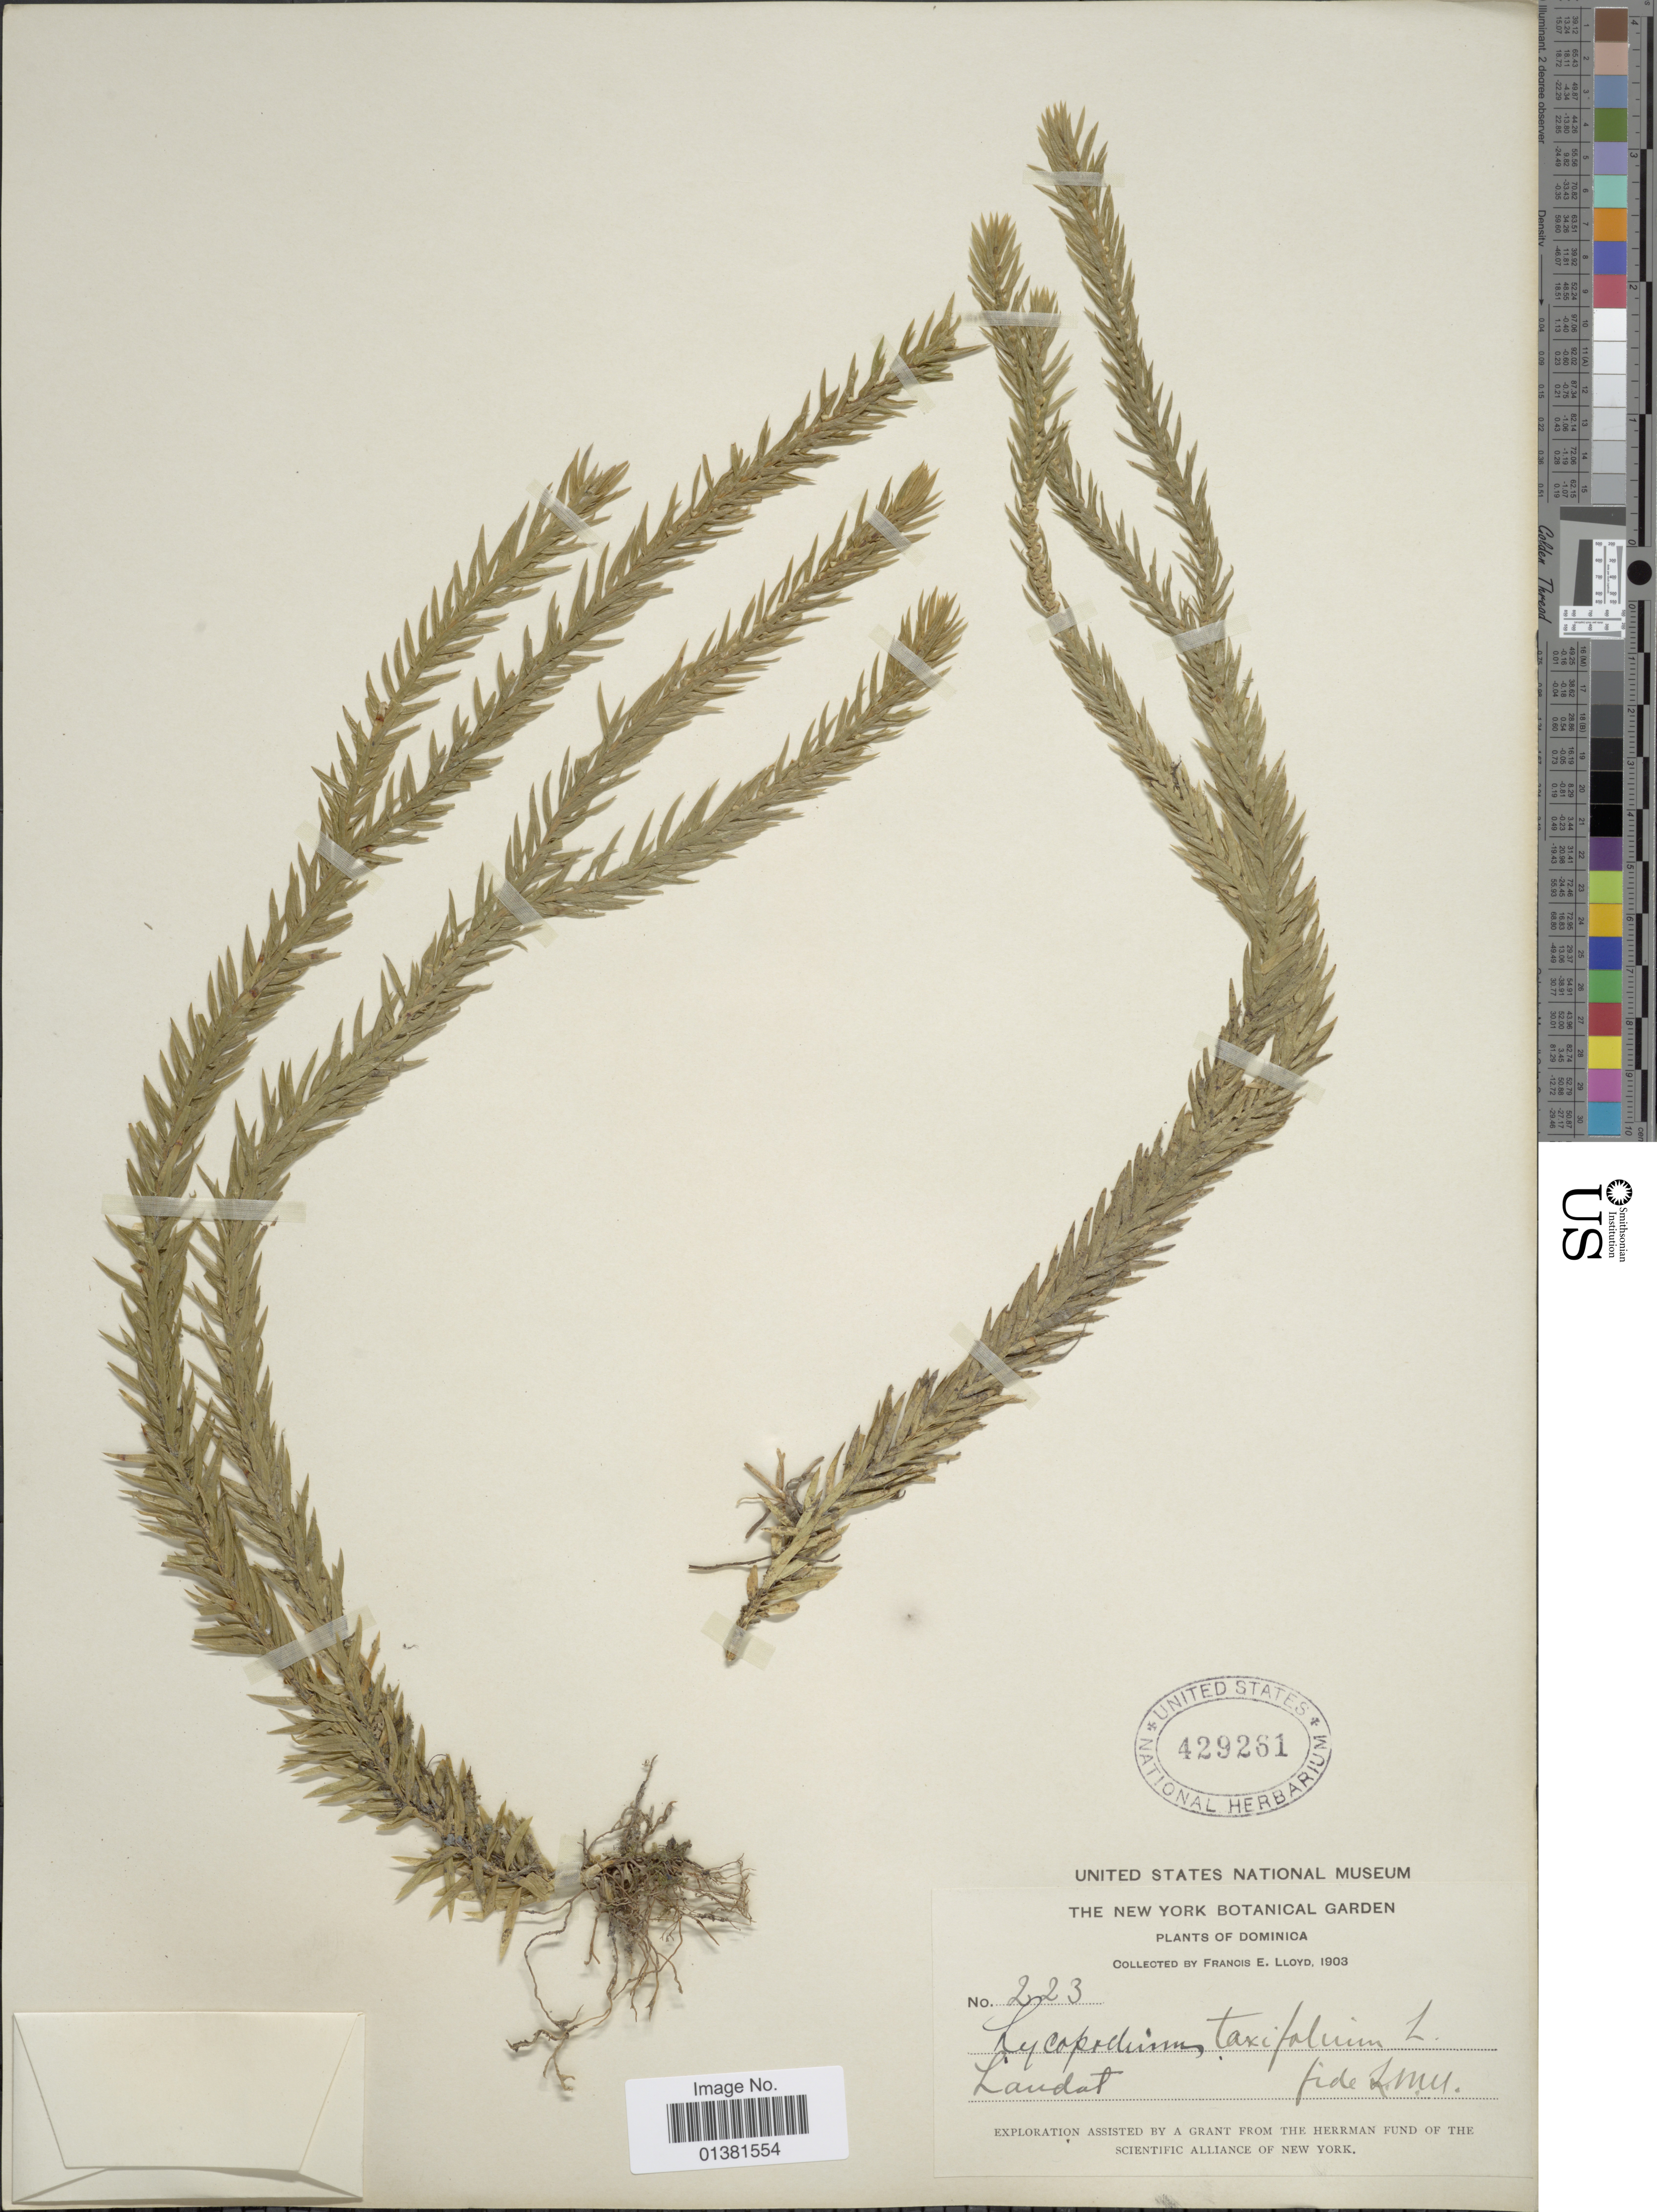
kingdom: Plantae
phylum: Tracheophyta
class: Lycopodiopsida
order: Lycopodiales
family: Lycopodiaceae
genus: Phlegmariurus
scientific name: Phlegmariurus taxifolius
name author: (Sw.) Á. Löve & D. Löve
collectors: Lloyd, C. E.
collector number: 223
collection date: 1903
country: Dominica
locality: Laudat, fide I.M.U. [interpreted]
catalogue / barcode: US 429261